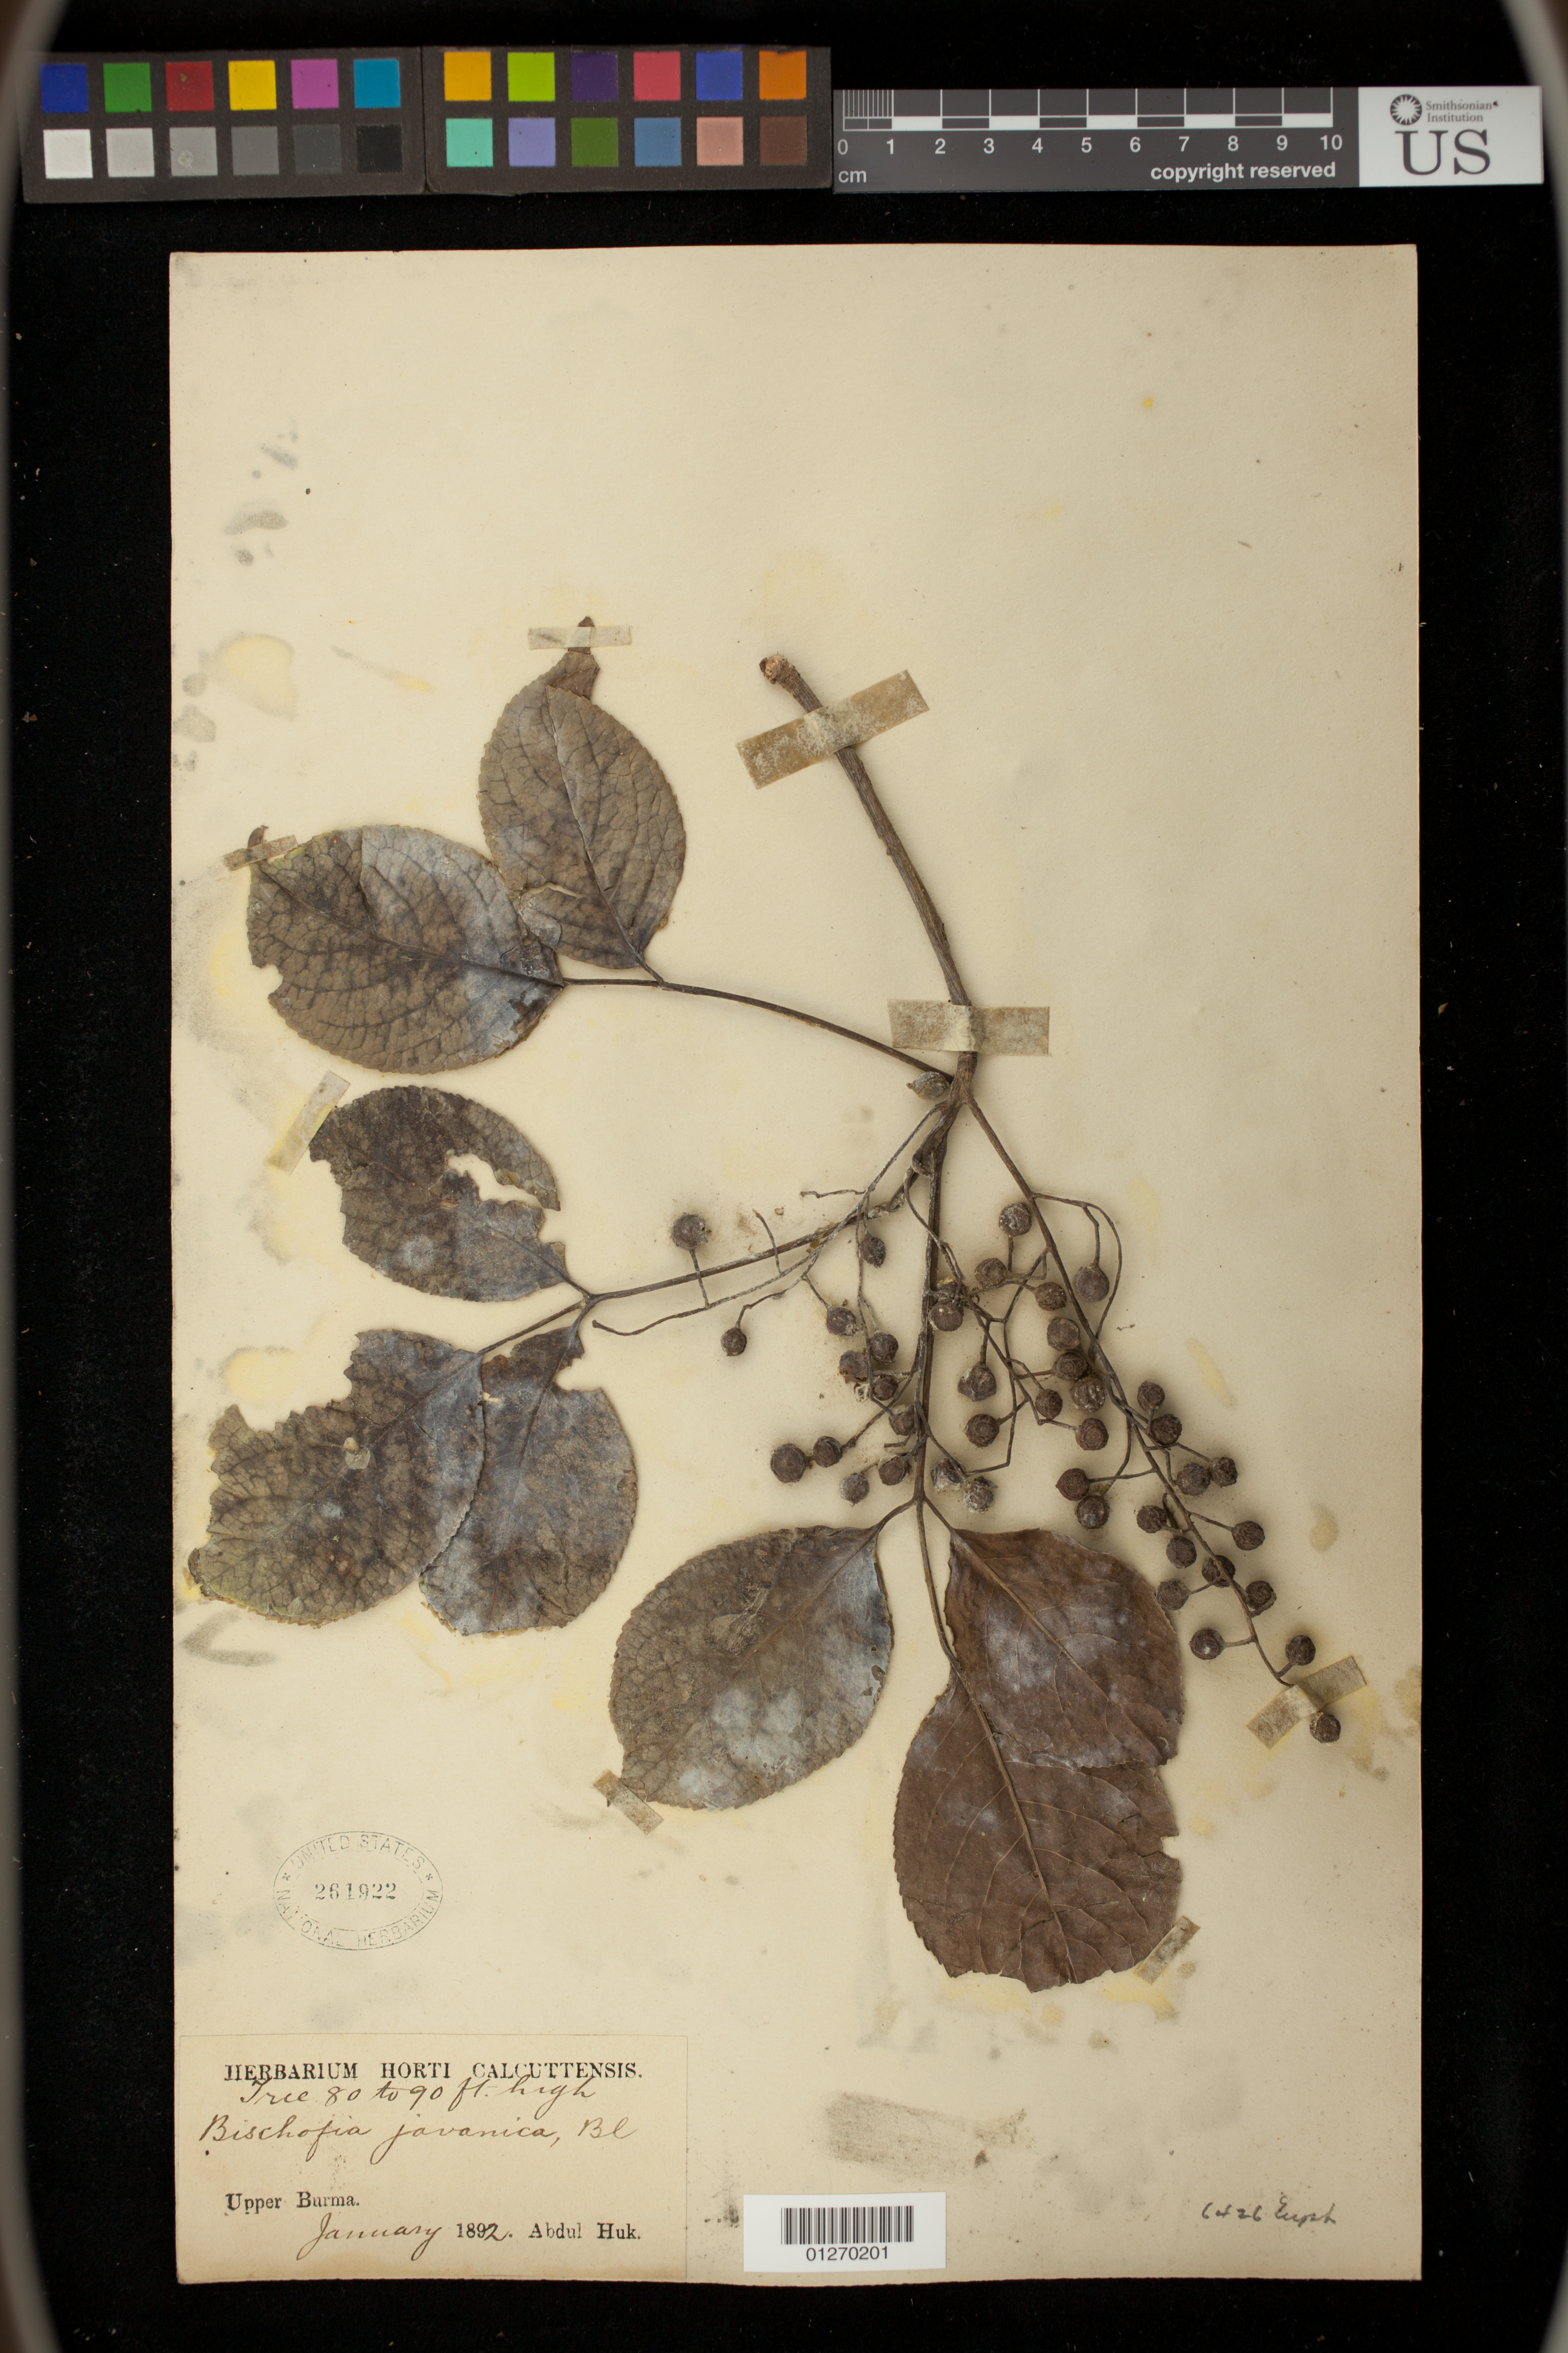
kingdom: Plantae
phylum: Tracheophyta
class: Magnoliopsida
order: Malpighiales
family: Phyllanthaceae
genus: Bischofia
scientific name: Bischofia javanica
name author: Blume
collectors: A. Huk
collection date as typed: Jan 1892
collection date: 1892-01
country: Myanmar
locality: Upper Burma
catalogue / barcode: US 261922